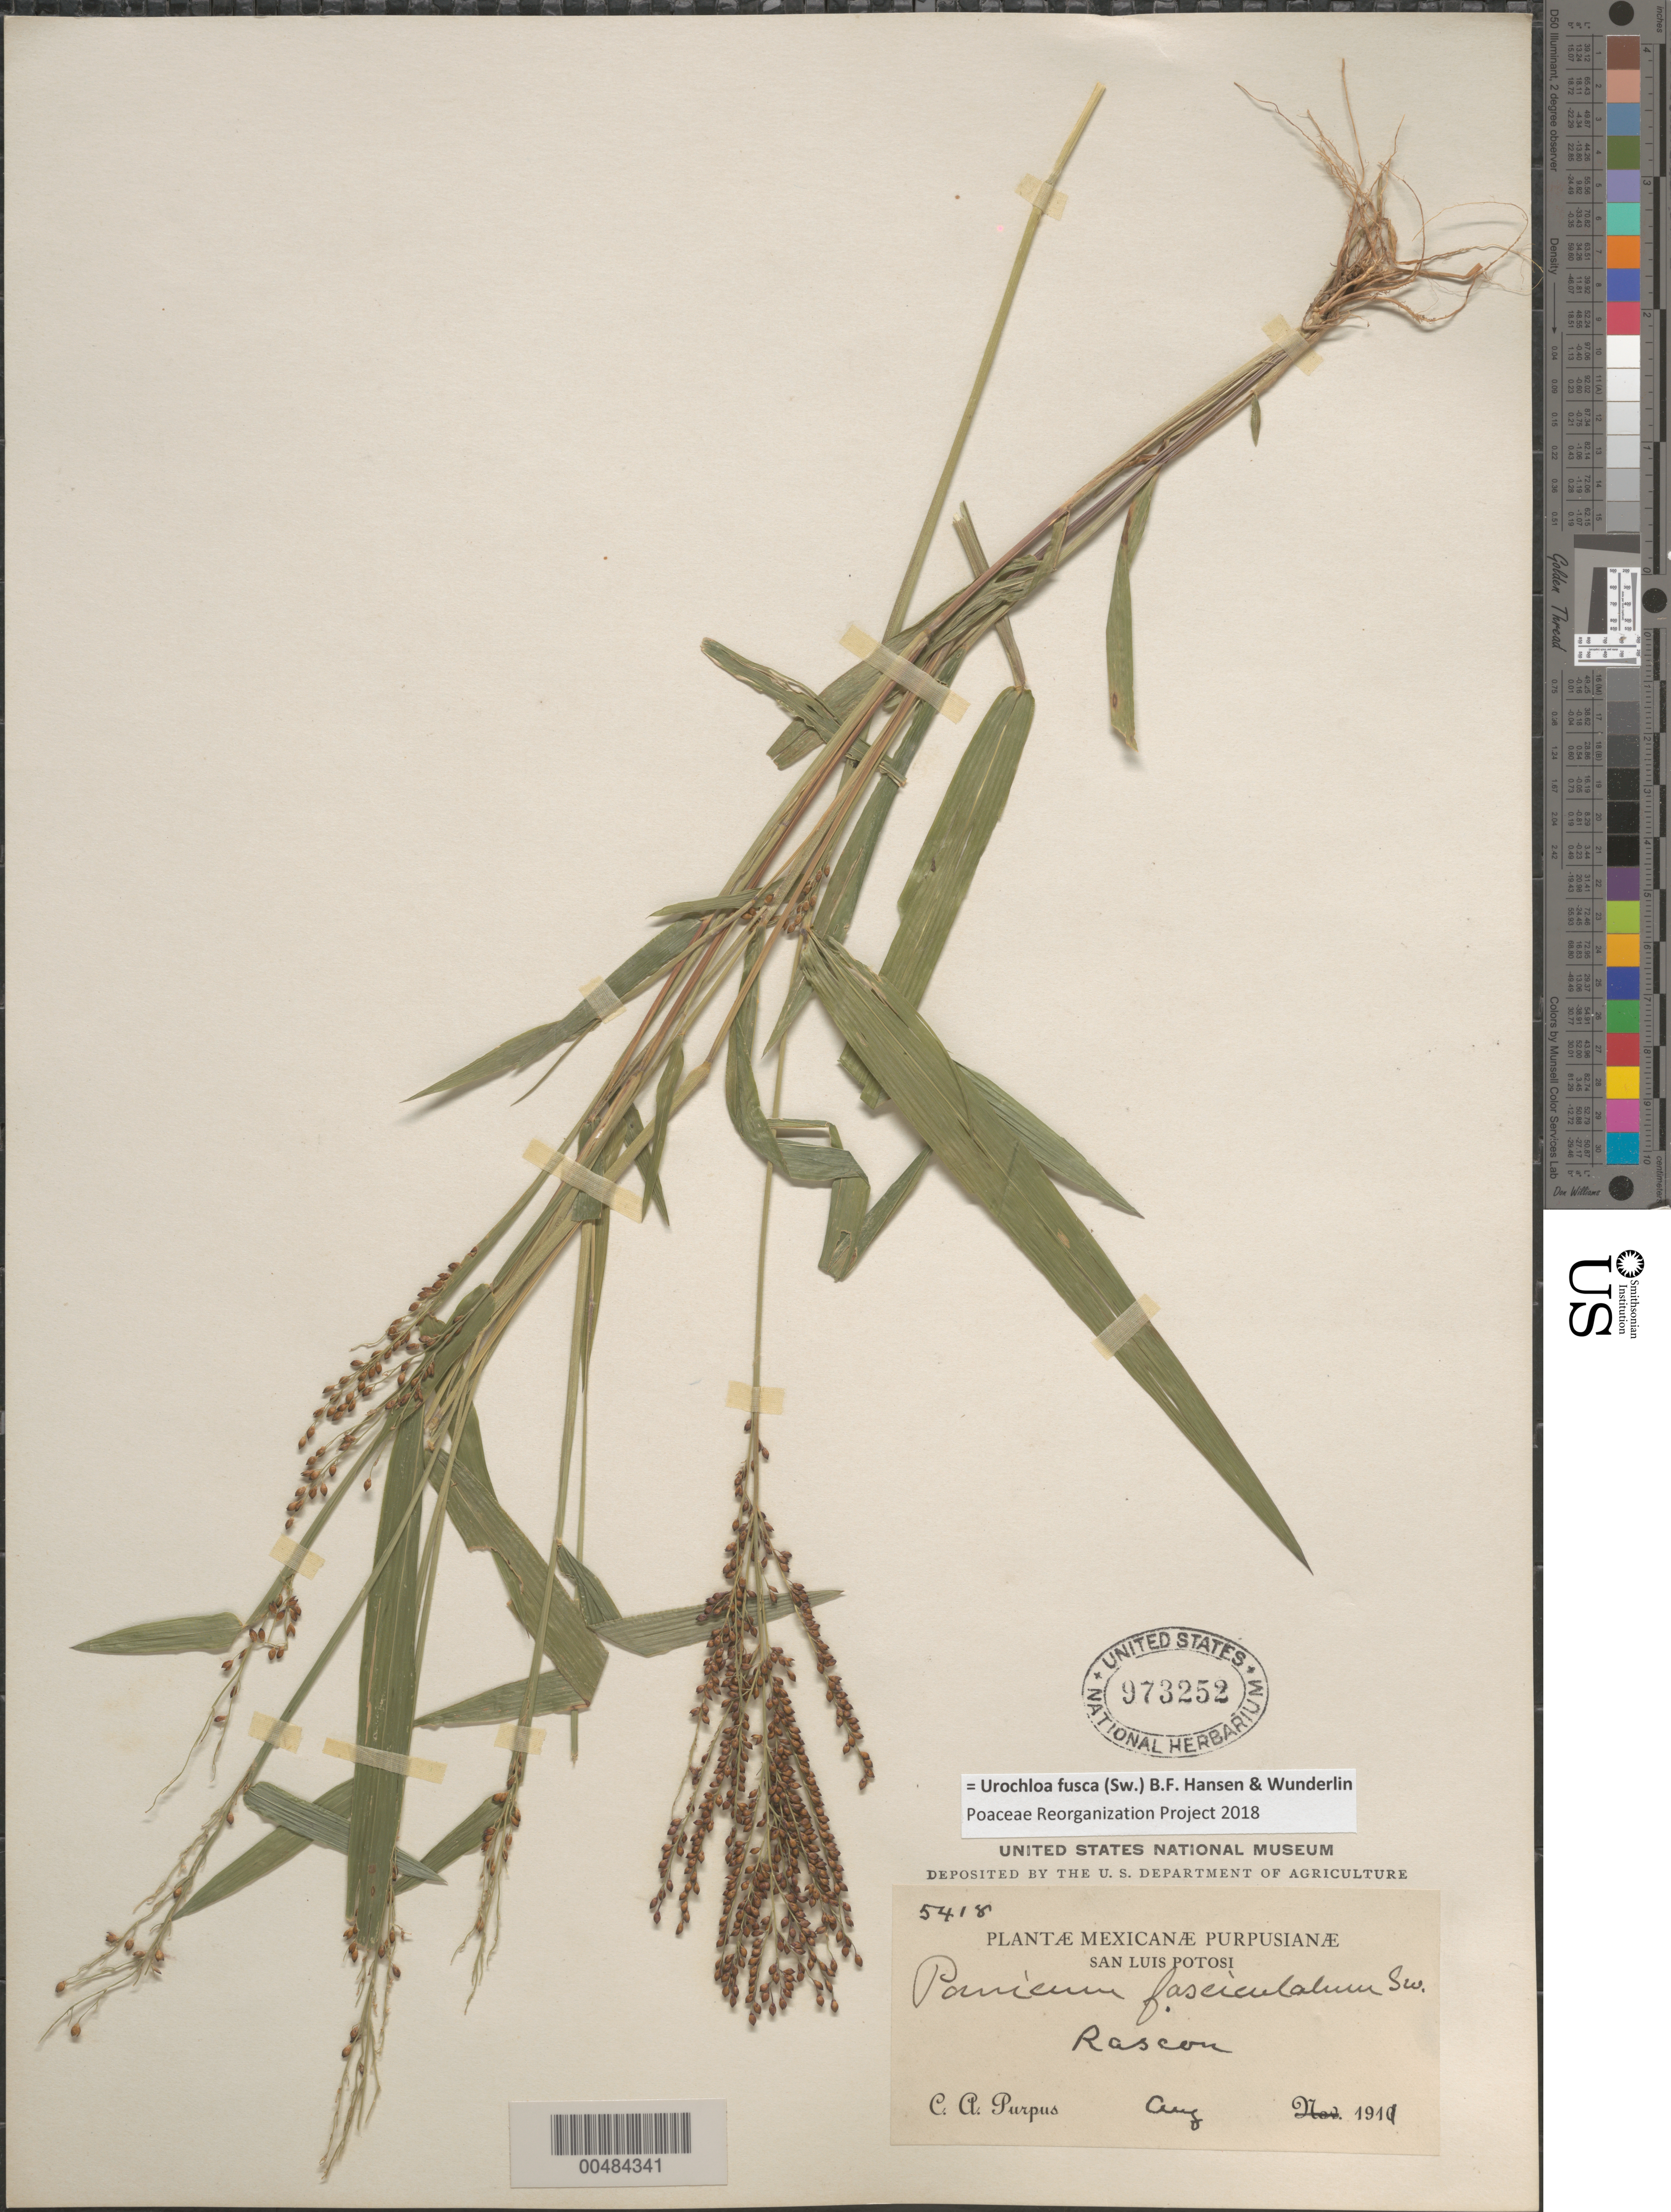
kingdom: Plantae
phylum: Tracheophyta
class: Liliopsida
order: Poales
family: Poaceae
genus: Brachiaria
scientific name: Brachiaria fasciculata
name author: (Sw.) Parodi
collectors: C. A. Purpus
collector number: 5418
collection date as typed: Aug 1911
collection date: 1911-08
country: Mexico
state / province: San Luis Potosi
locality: Rascon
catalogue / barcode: US 973252